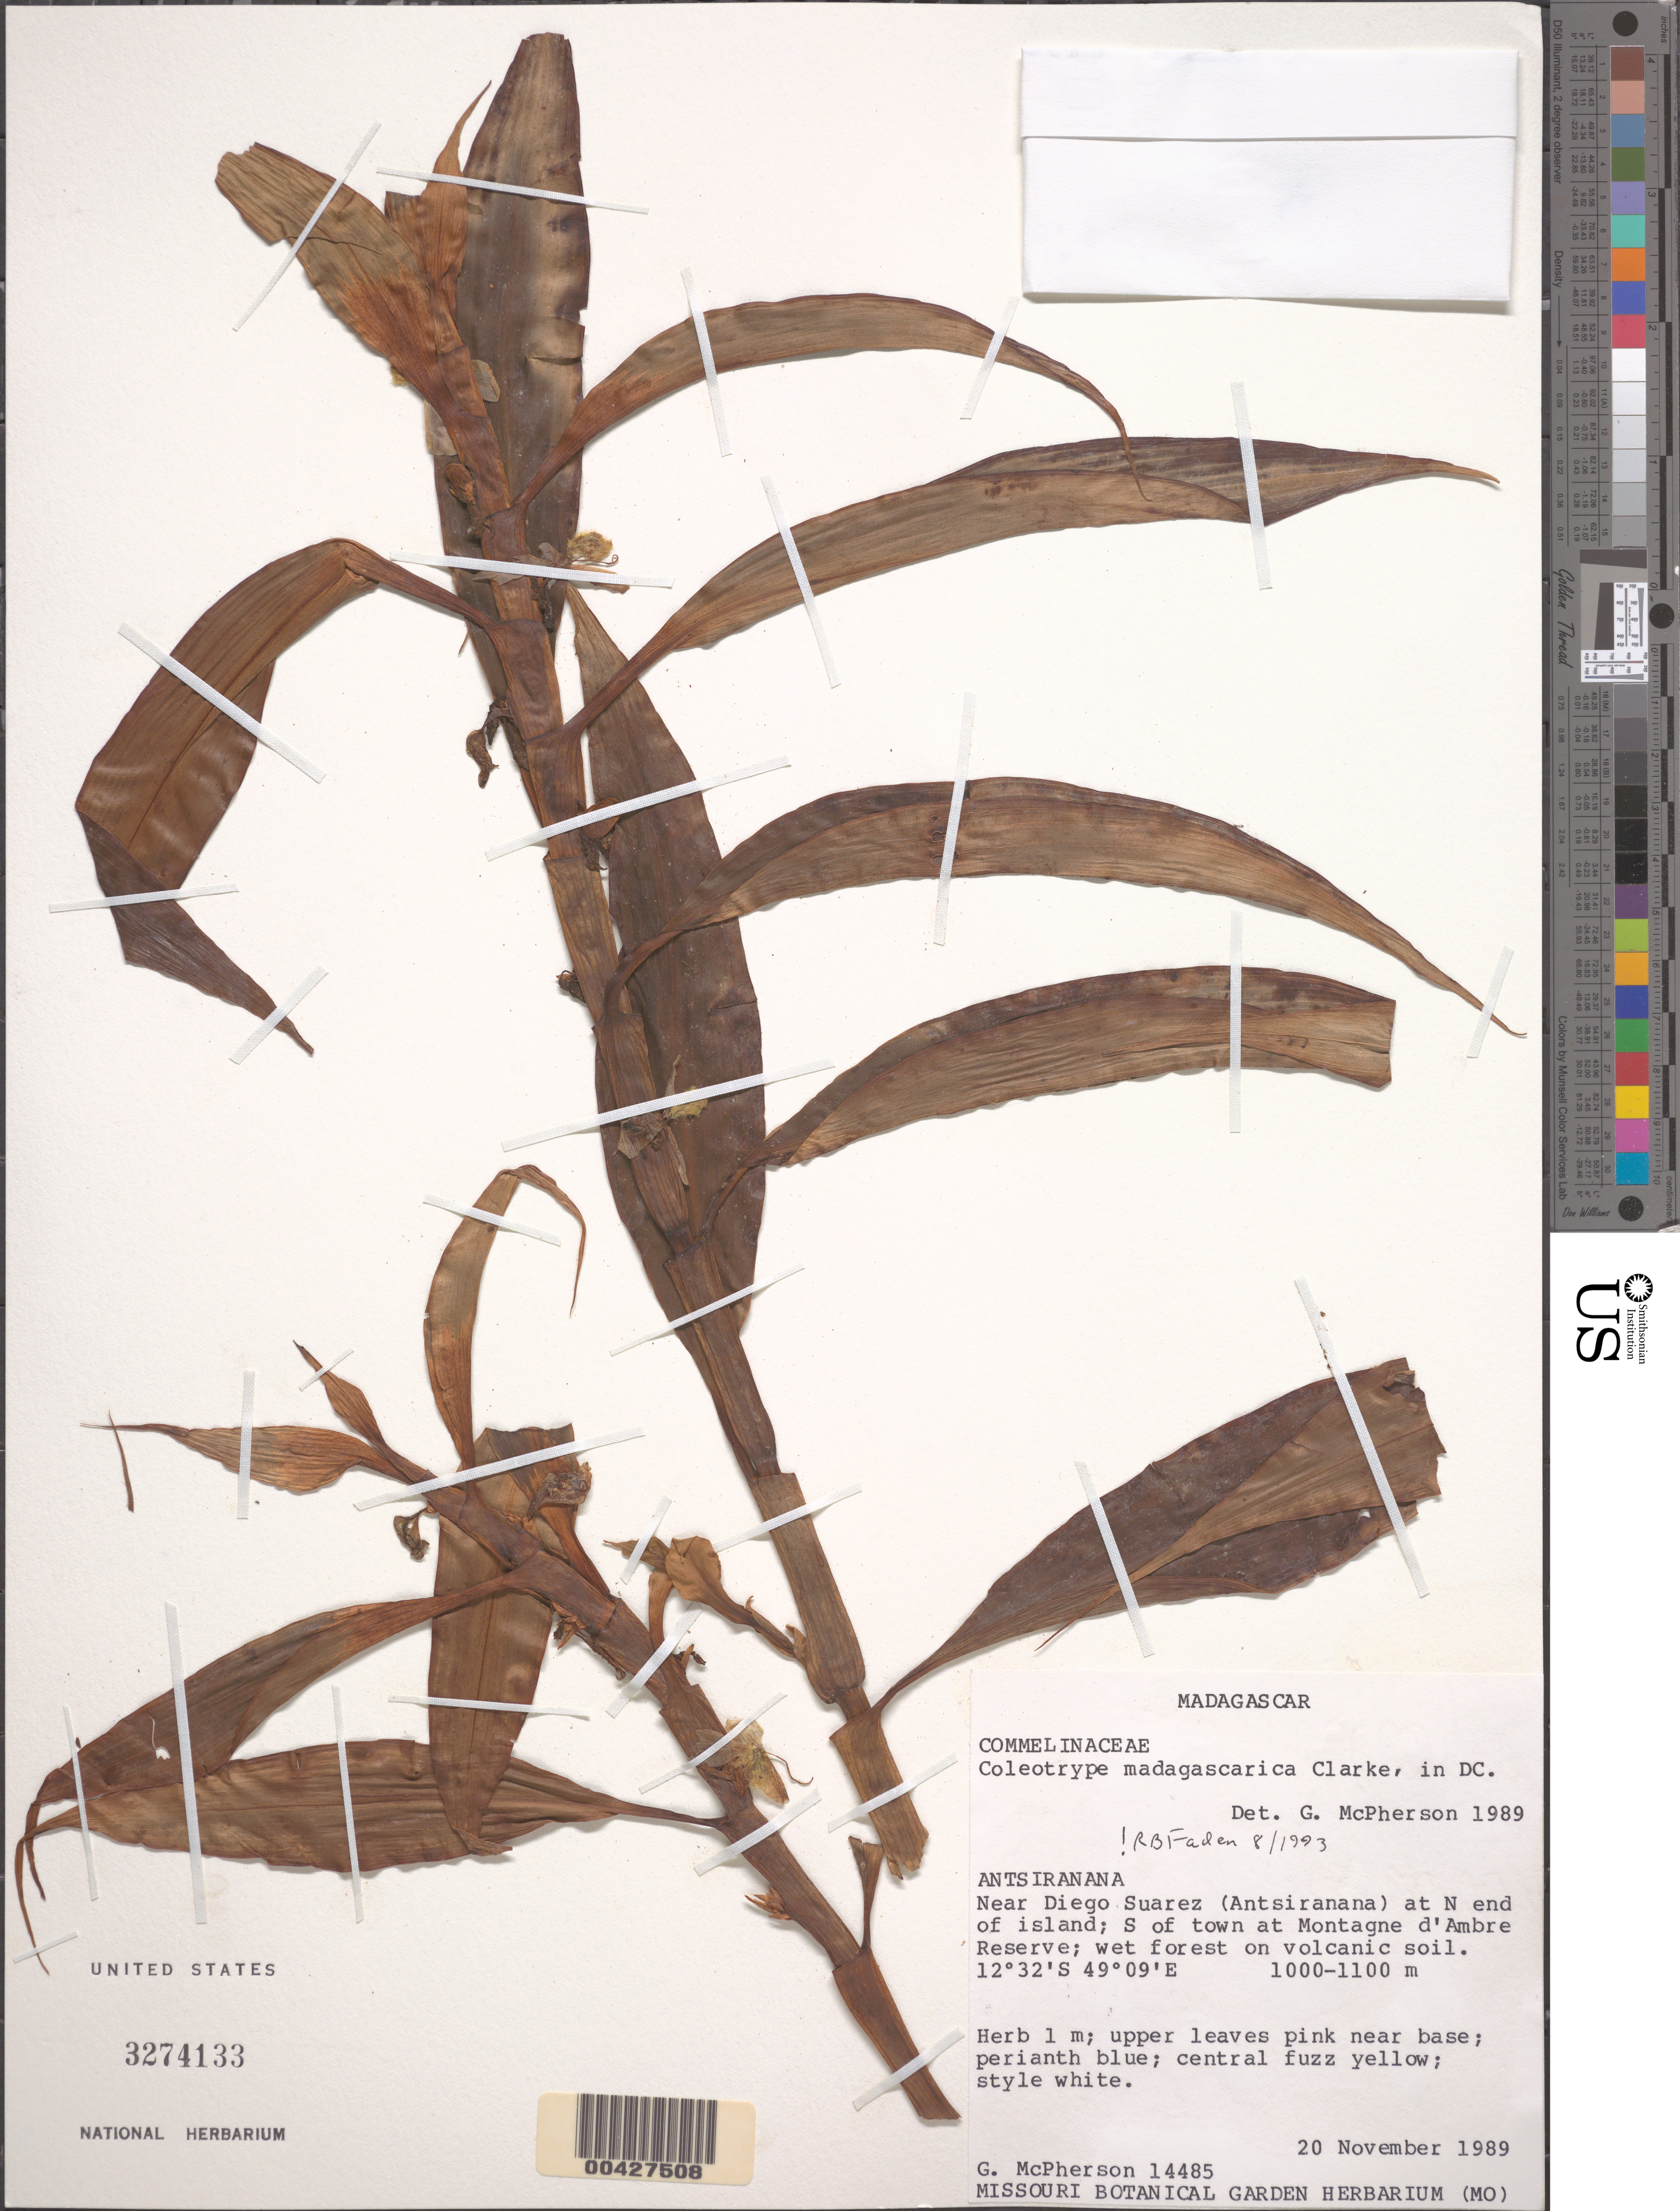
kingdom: Plantae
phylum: Tracheophyta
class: Liliopsida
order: Commelinales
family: Commelinaceae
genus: Coleotrype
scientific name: Coleotrype madagascarica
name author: C.B. Clarke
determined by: Faden, Robert B., (US), Smithsonian Institution - National Museum of Natural History (UNITED STATES)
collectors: G. D. McPherson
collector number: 14485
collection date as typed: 20 Nov 1989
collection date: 1989-11-20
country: Madagascar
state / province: Diana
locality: Near diego suarez, n end of island, s of montagne d'ambre reserve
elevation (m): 1000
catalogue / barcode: US 3274133